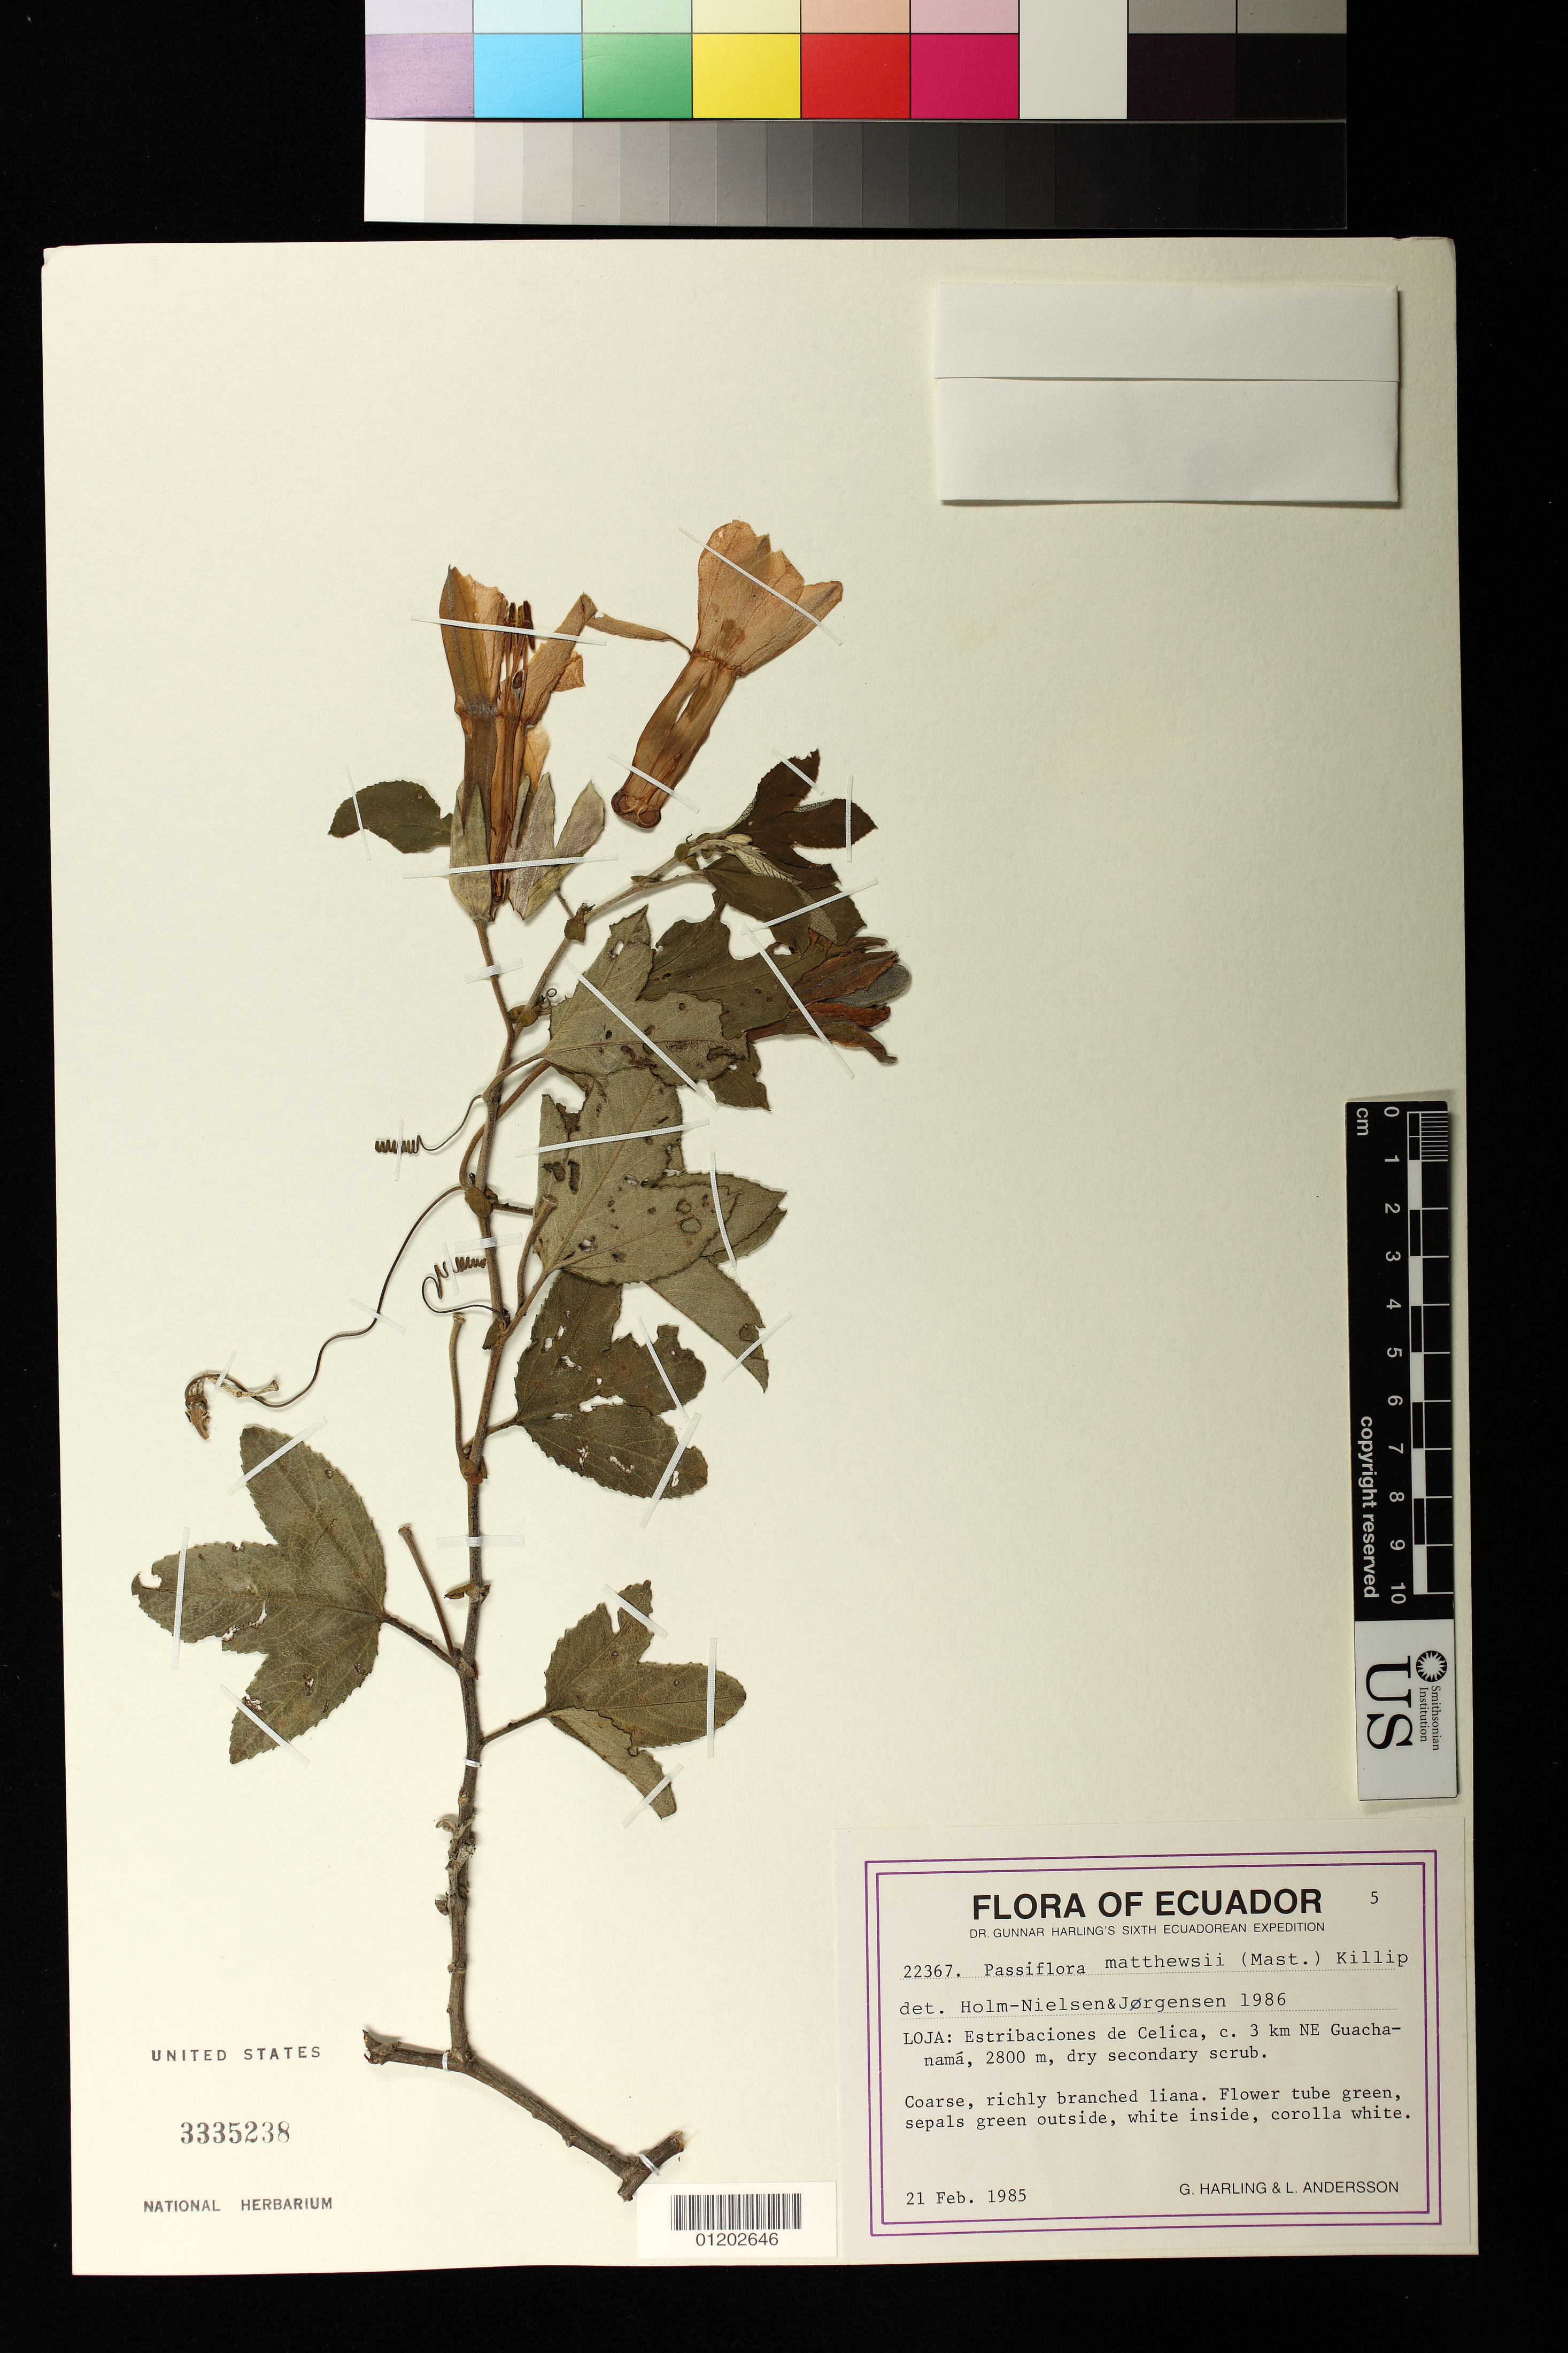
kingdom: Plantae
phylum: Tracheophyta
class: Magnoliopsida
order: Malpighiales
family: Passifloraceae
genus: Passiflora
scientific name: Passiflora mathewsii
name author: (Mast.) Killip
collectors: G. Harling & L. Andersson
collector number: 22367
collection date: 1985-02-21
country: Ecuador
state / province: Loja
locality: Estribaciones de Celica, c.3 km NE Guachanama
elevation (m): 2800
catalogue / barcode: US 3335238